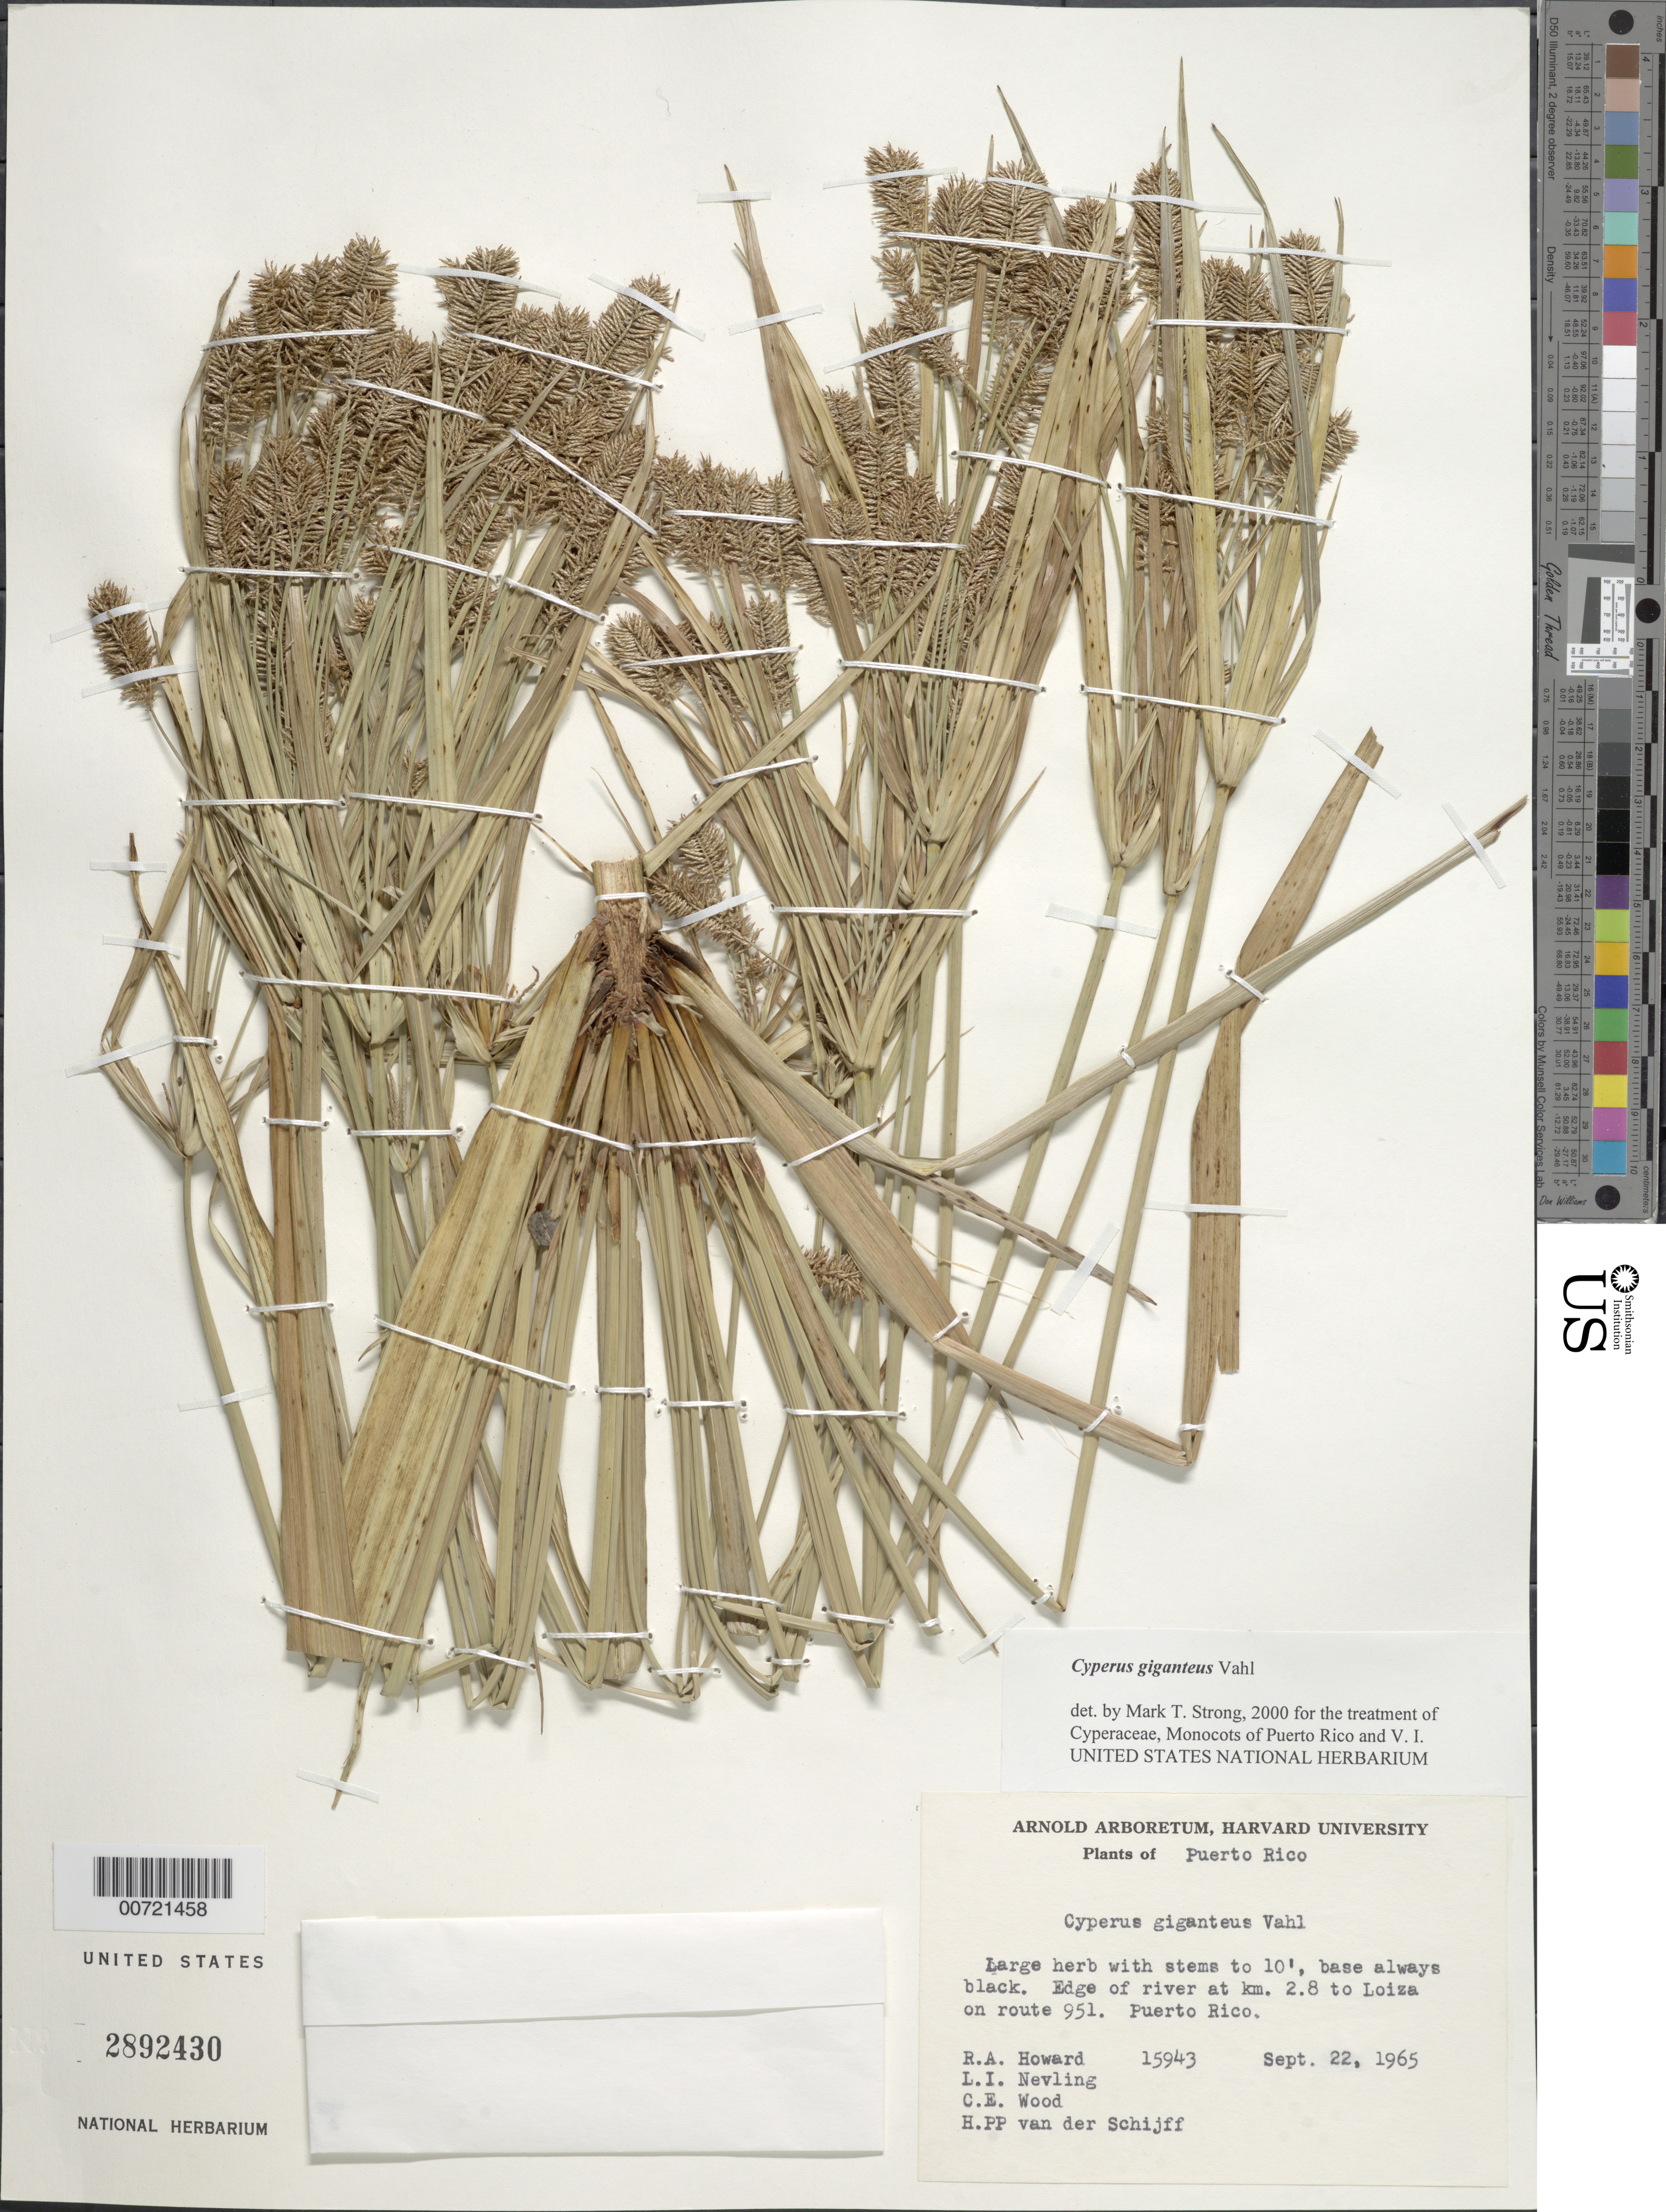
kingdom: Plantae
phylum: Tracheophyta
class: Liliopsida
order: Poales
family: Cyperaceae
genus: Cyperus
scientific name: Cyperus giganteus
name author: Vahl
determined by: Strong, M. T., (US), Smithsonian Institution - National Museum of Natural History (UNITED STATES)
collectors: R. A. Howard, L. Nevling, C. Wood & H. Schijff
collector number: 15943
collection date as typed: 22 Sep 1965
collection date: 1965-09-22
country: Puerto Rico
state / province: Loíza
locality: At km 2.8 to Loiza on Rt. 951.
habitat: Edge of river.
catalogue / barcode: US 2892430